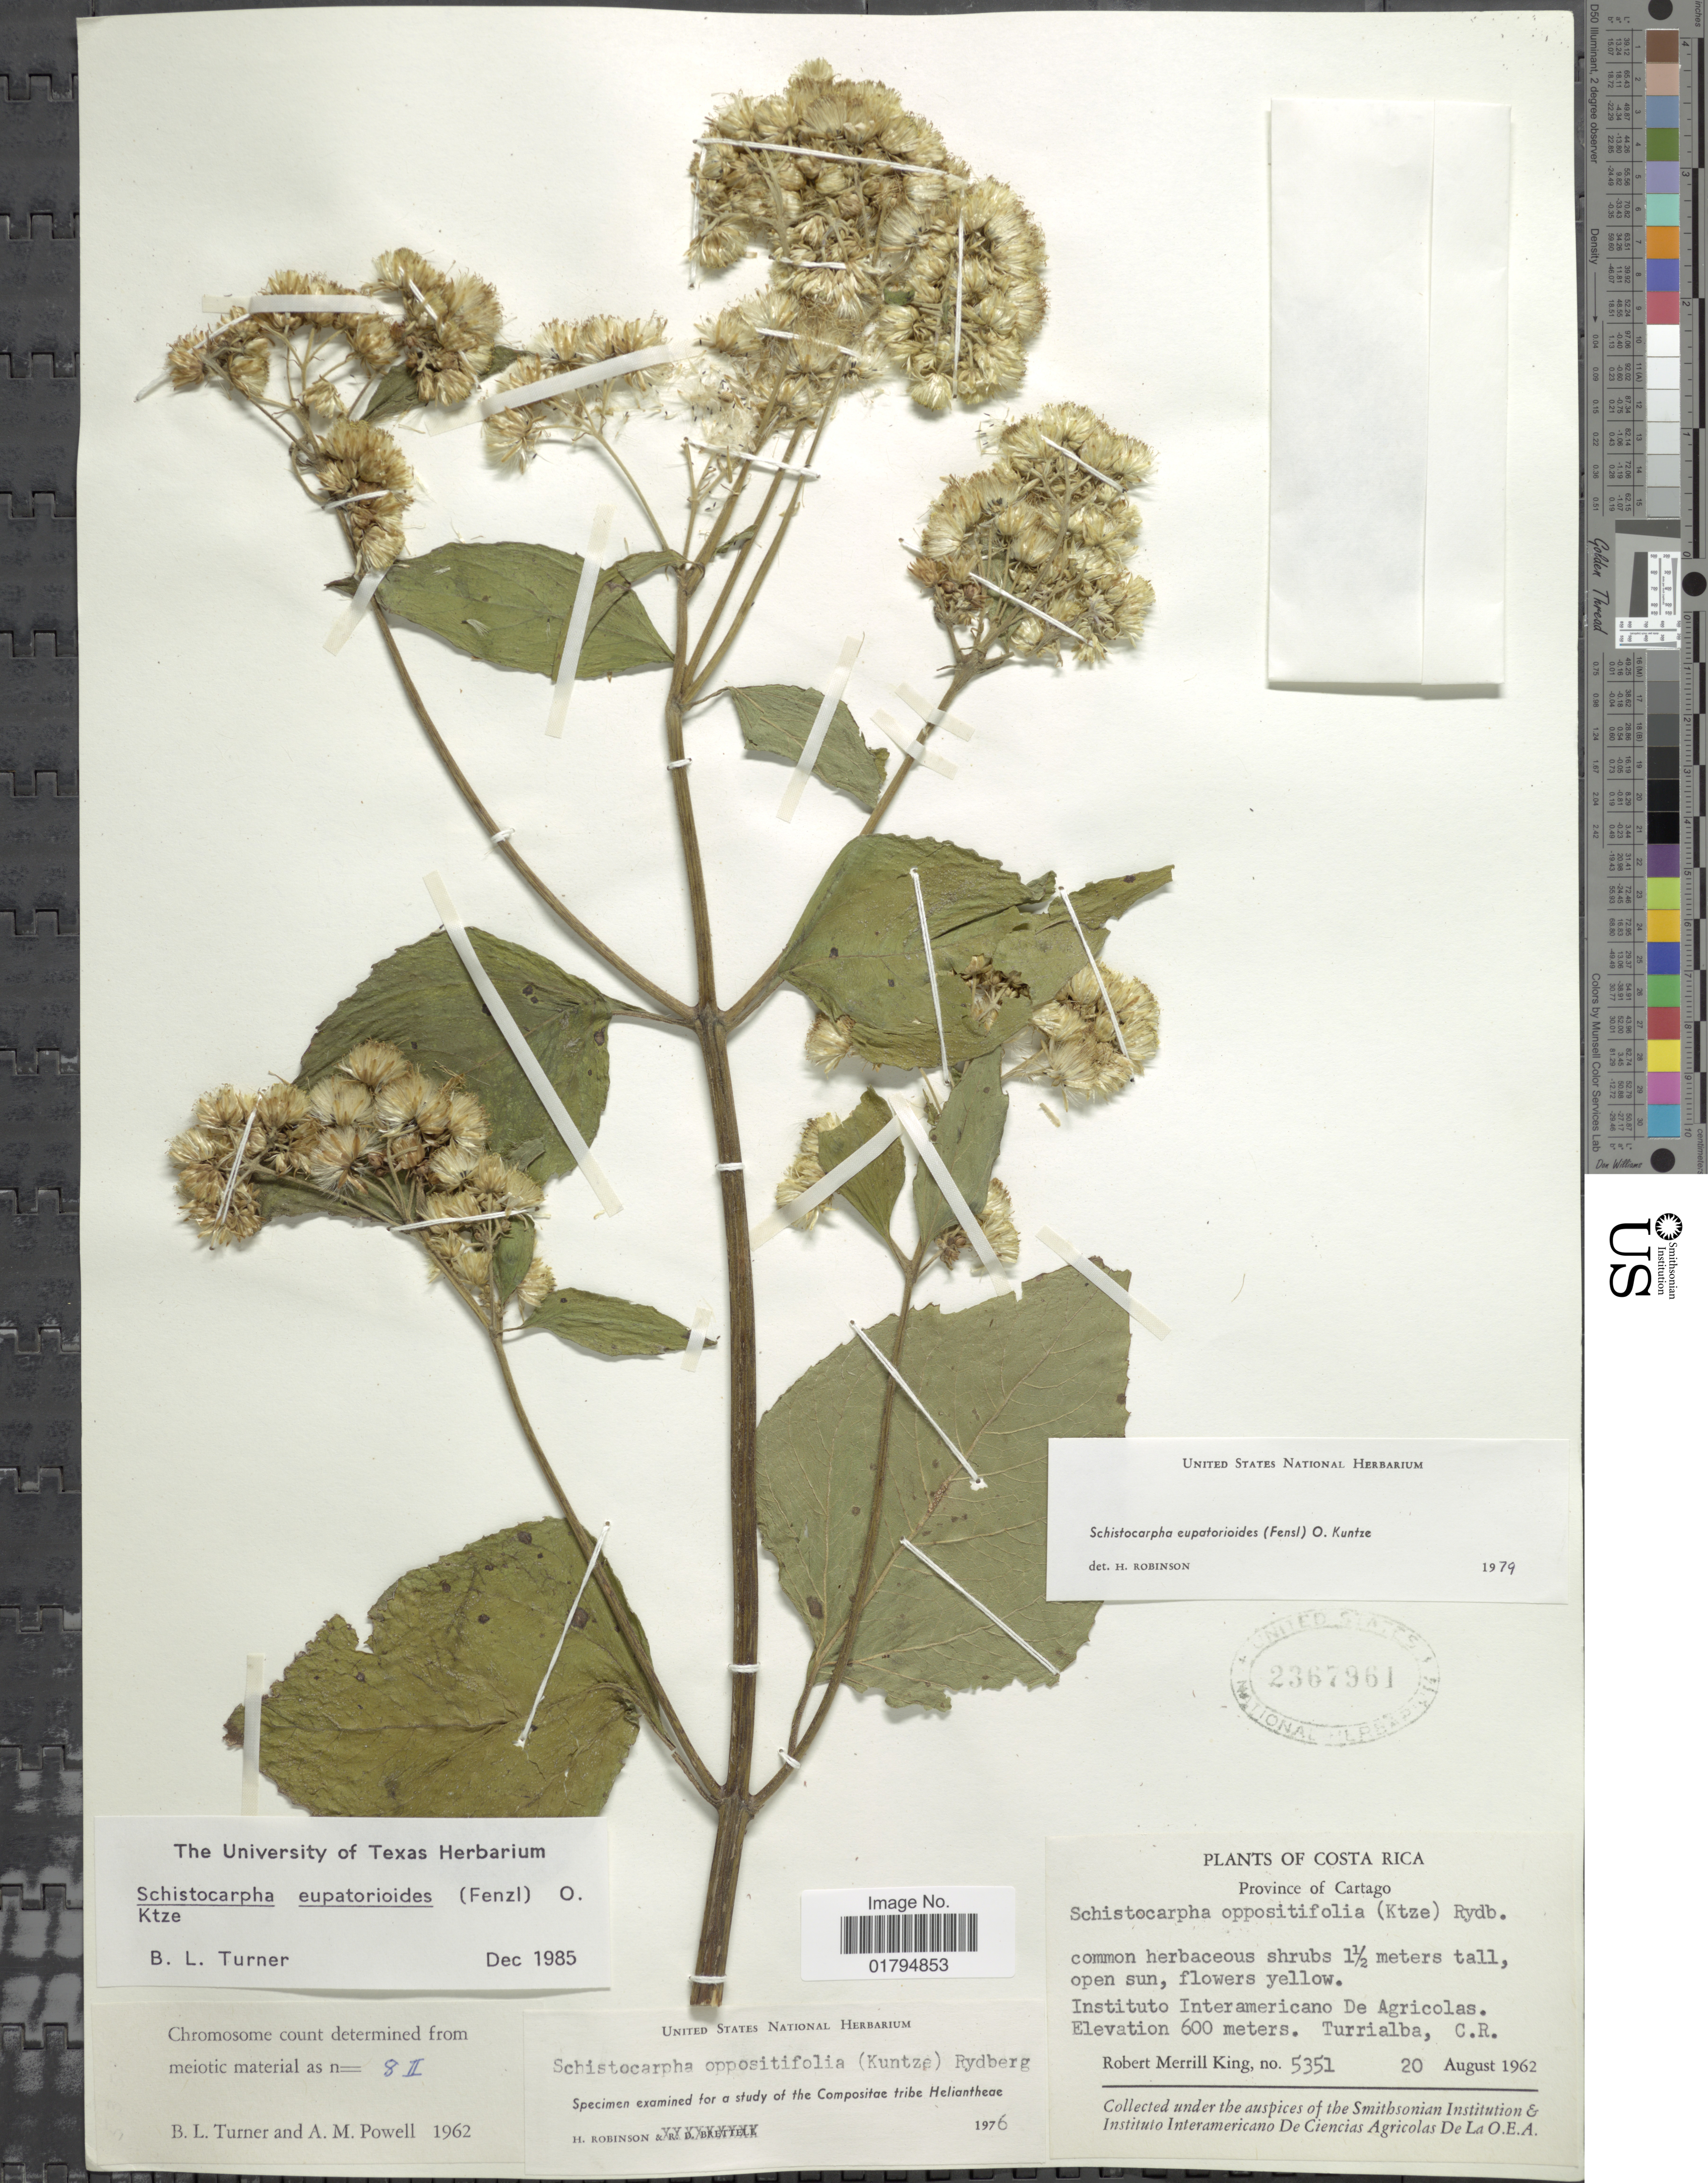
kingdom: Plantae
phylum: Tracheophyta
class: Magnoliopsida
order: Asterales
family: Asteraceae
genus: Schistocarpha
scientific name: Schistocarpha eupatorioides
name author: (Fenzl) Kuntze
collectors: R. M. King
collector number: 5351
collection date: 1962-08-20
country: Costa Rica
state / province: Cartago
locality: Instituto Interamericano de Agricolas. Turrialba, C.R.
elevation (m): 600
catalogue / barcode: US 2367961